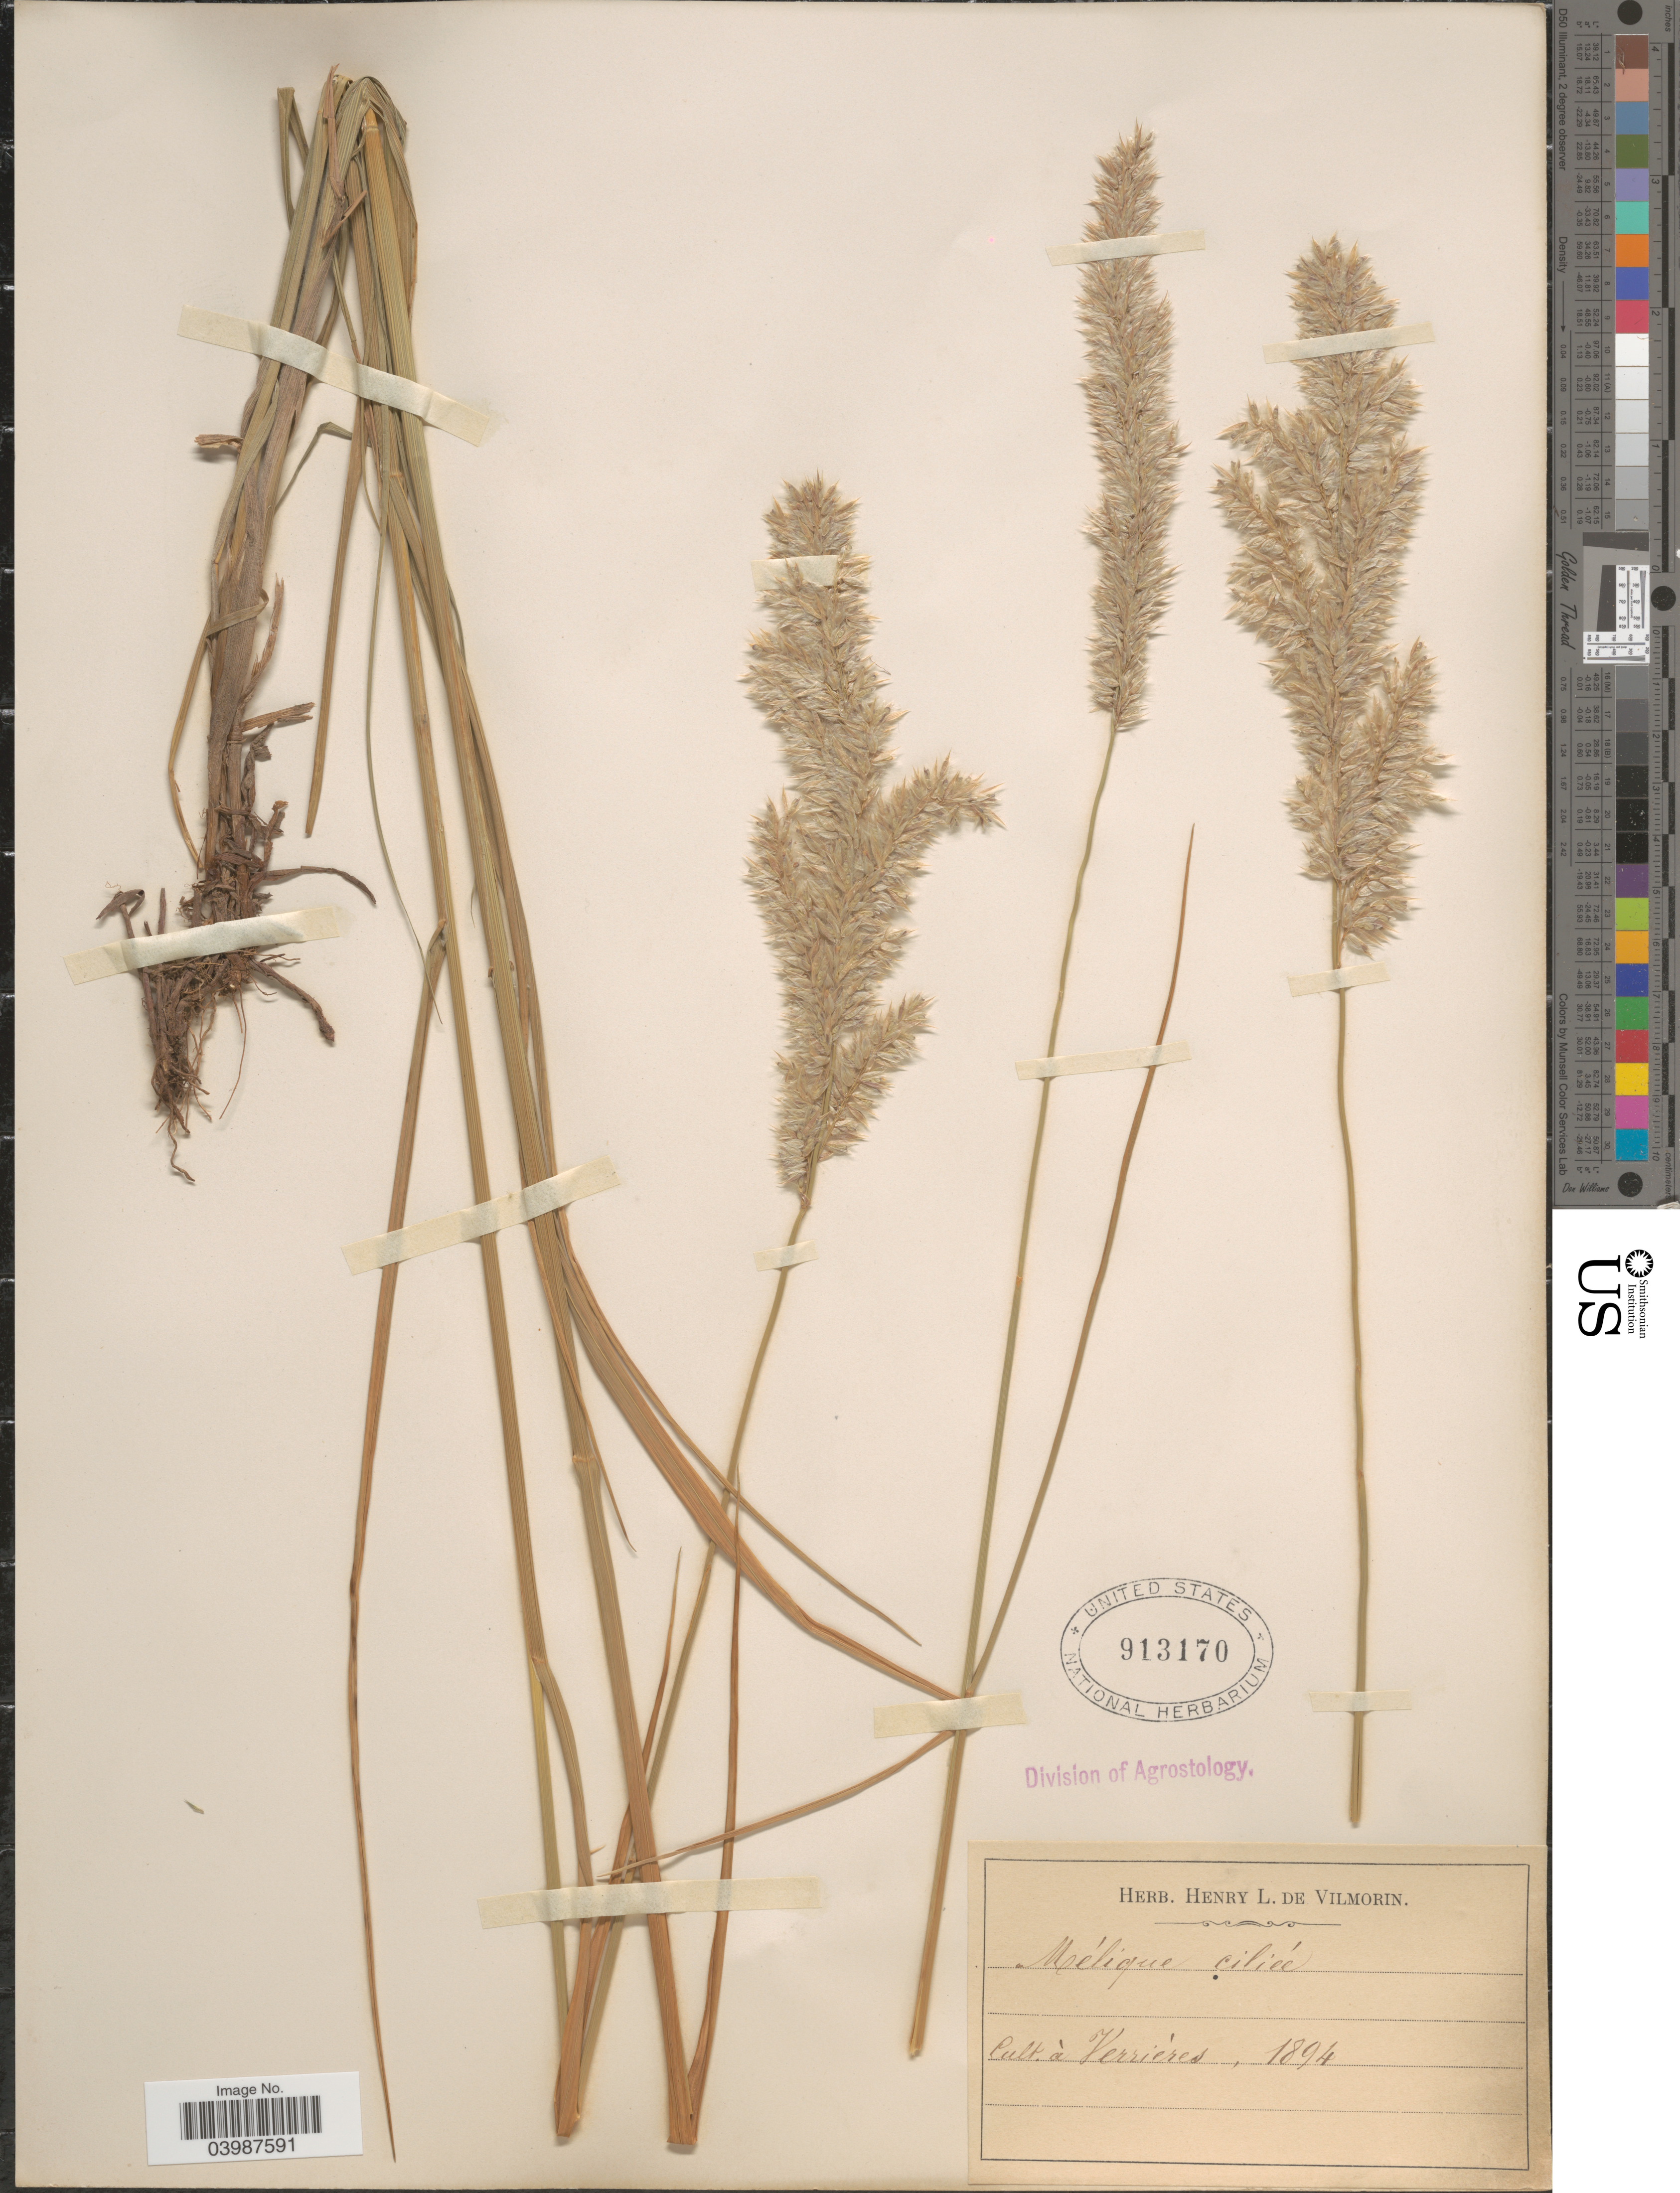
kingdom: Plantae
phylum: Tracheophyta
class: Liliopsida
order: Poales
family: Poaceae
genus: Melica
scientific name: Melica ciliata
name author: L.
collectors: Ex herb. Henry L. de Vilmorin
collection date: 1894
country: France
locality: Cult. à Verrières.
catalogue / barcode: US 913170